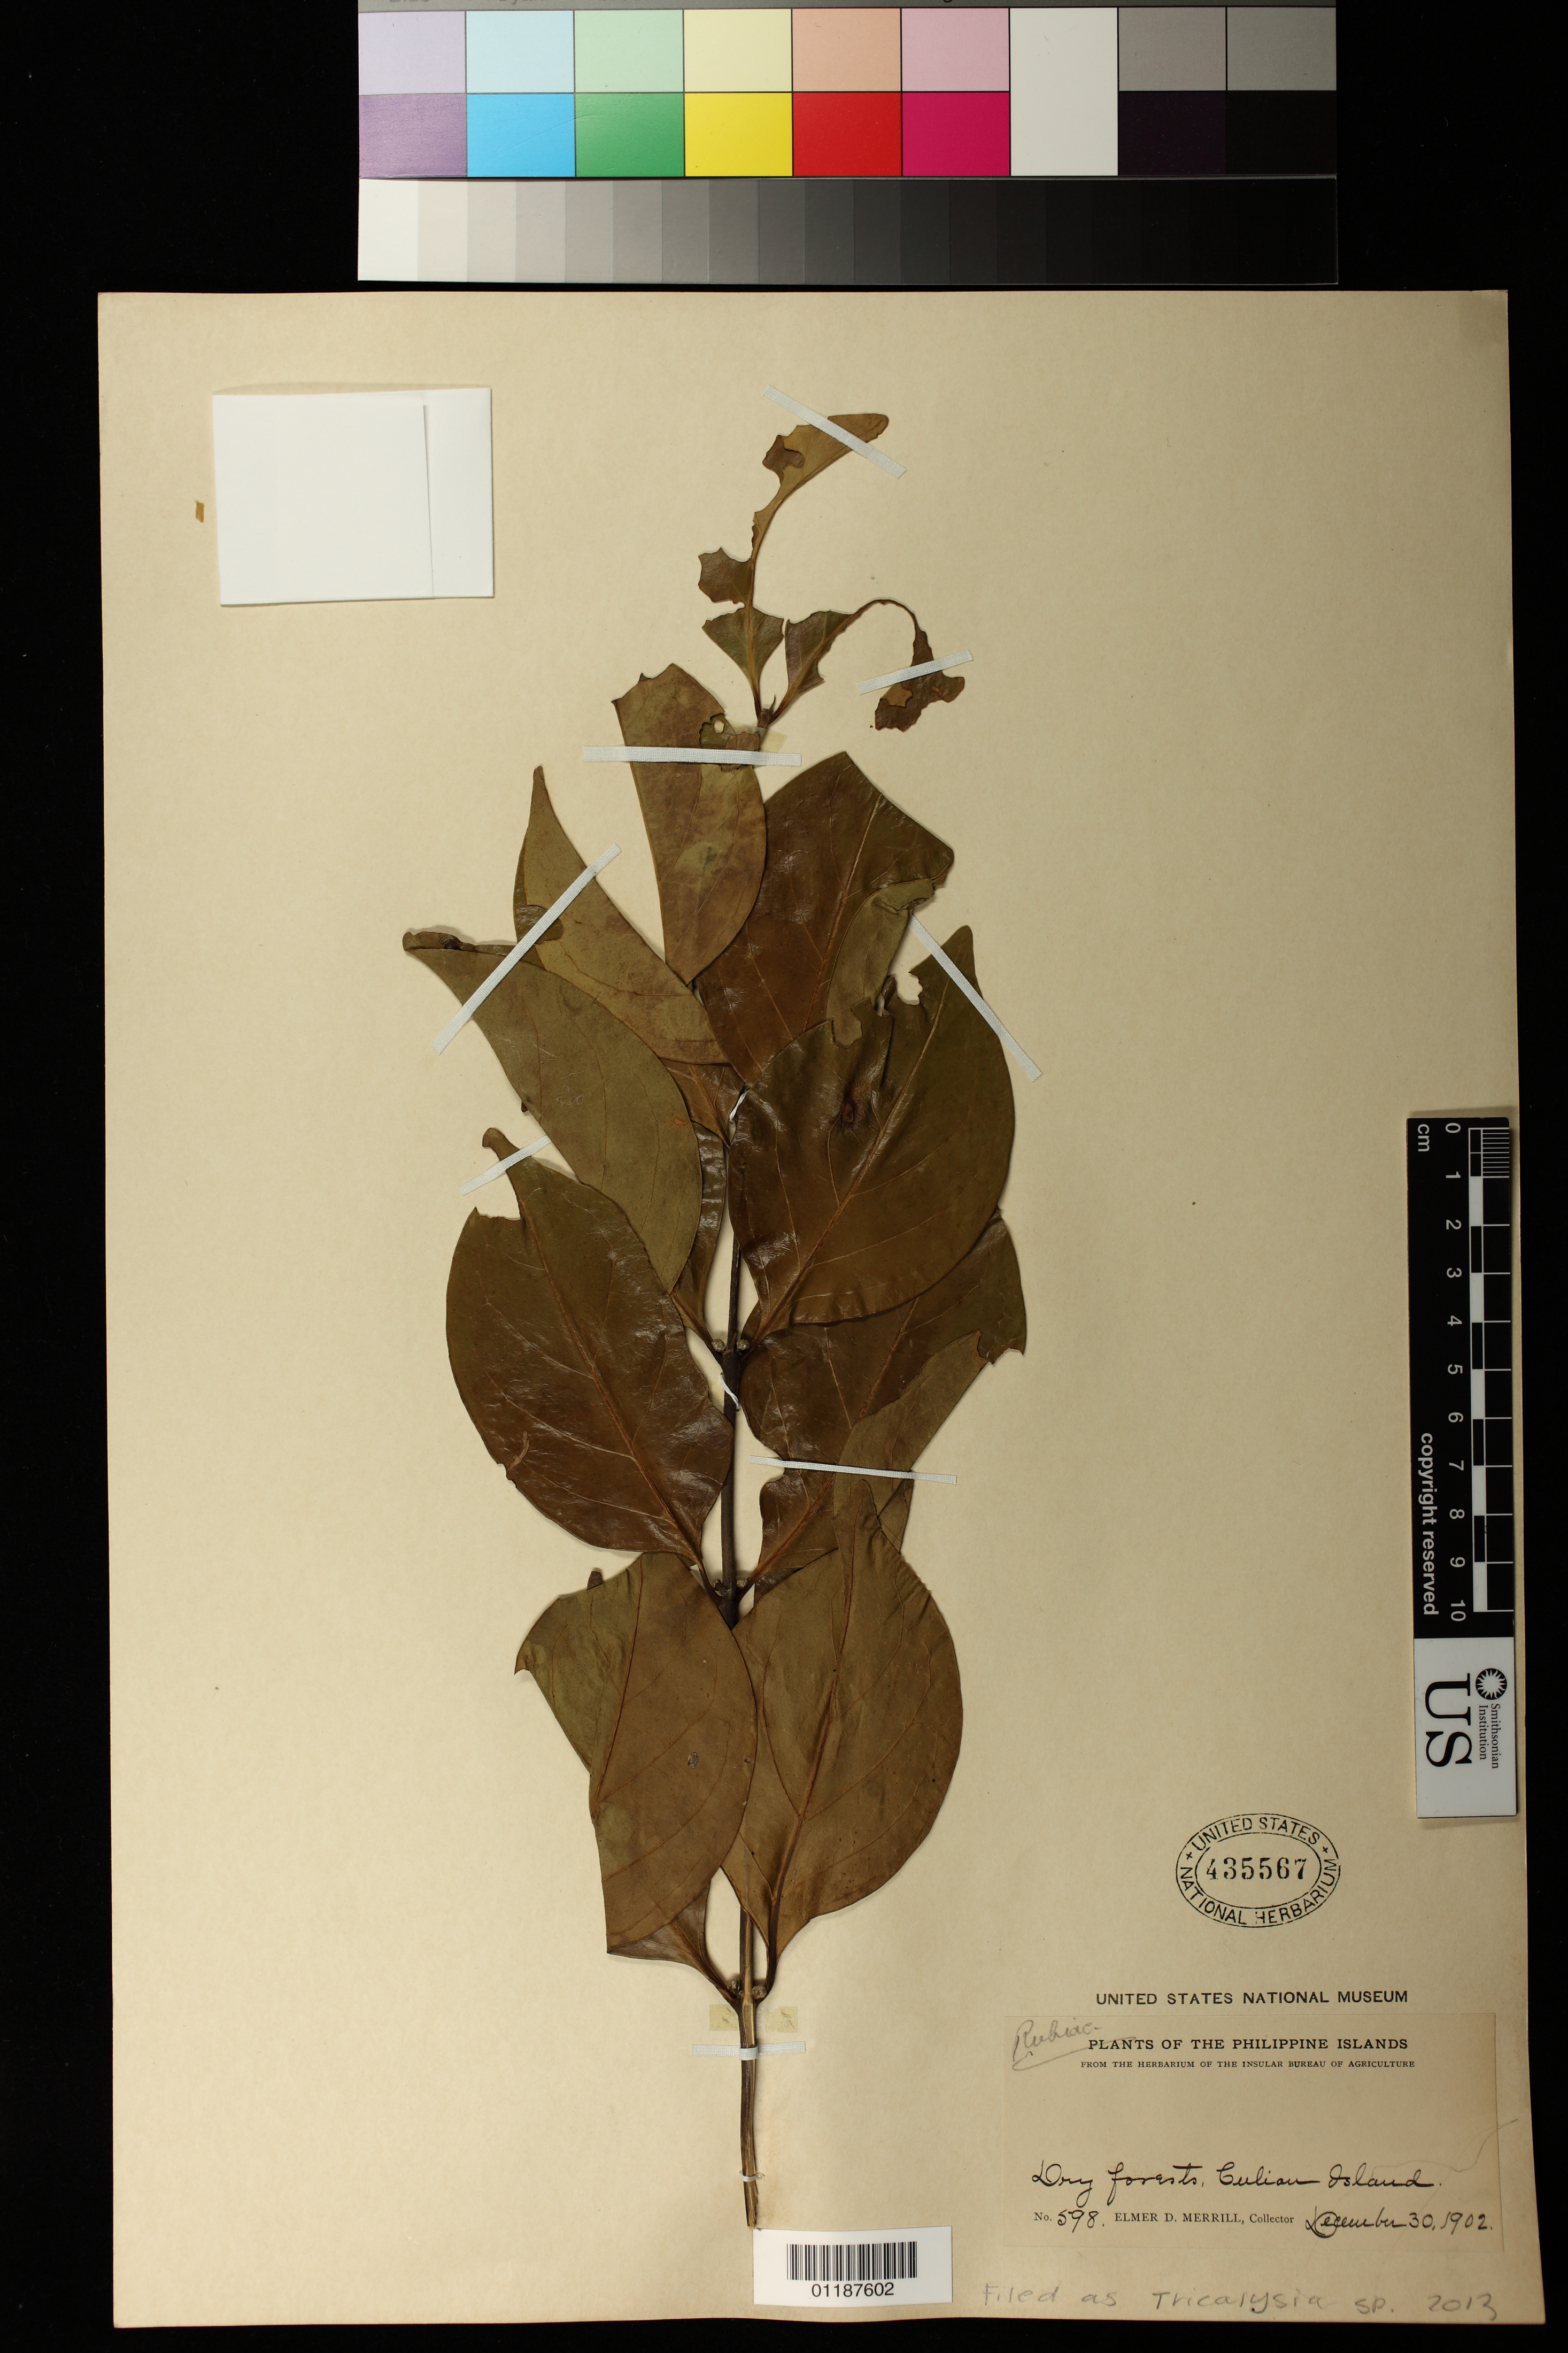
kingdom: Plantae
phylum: Tracheophyta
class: Magnoliopsida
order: Gentianales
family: Rubiaceae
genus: Tricalysia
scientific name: Tricalysia sp.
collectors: E. D. Merrill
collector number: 598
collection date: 1902-12-30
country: Philippines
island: Culion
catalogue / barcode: US 435567